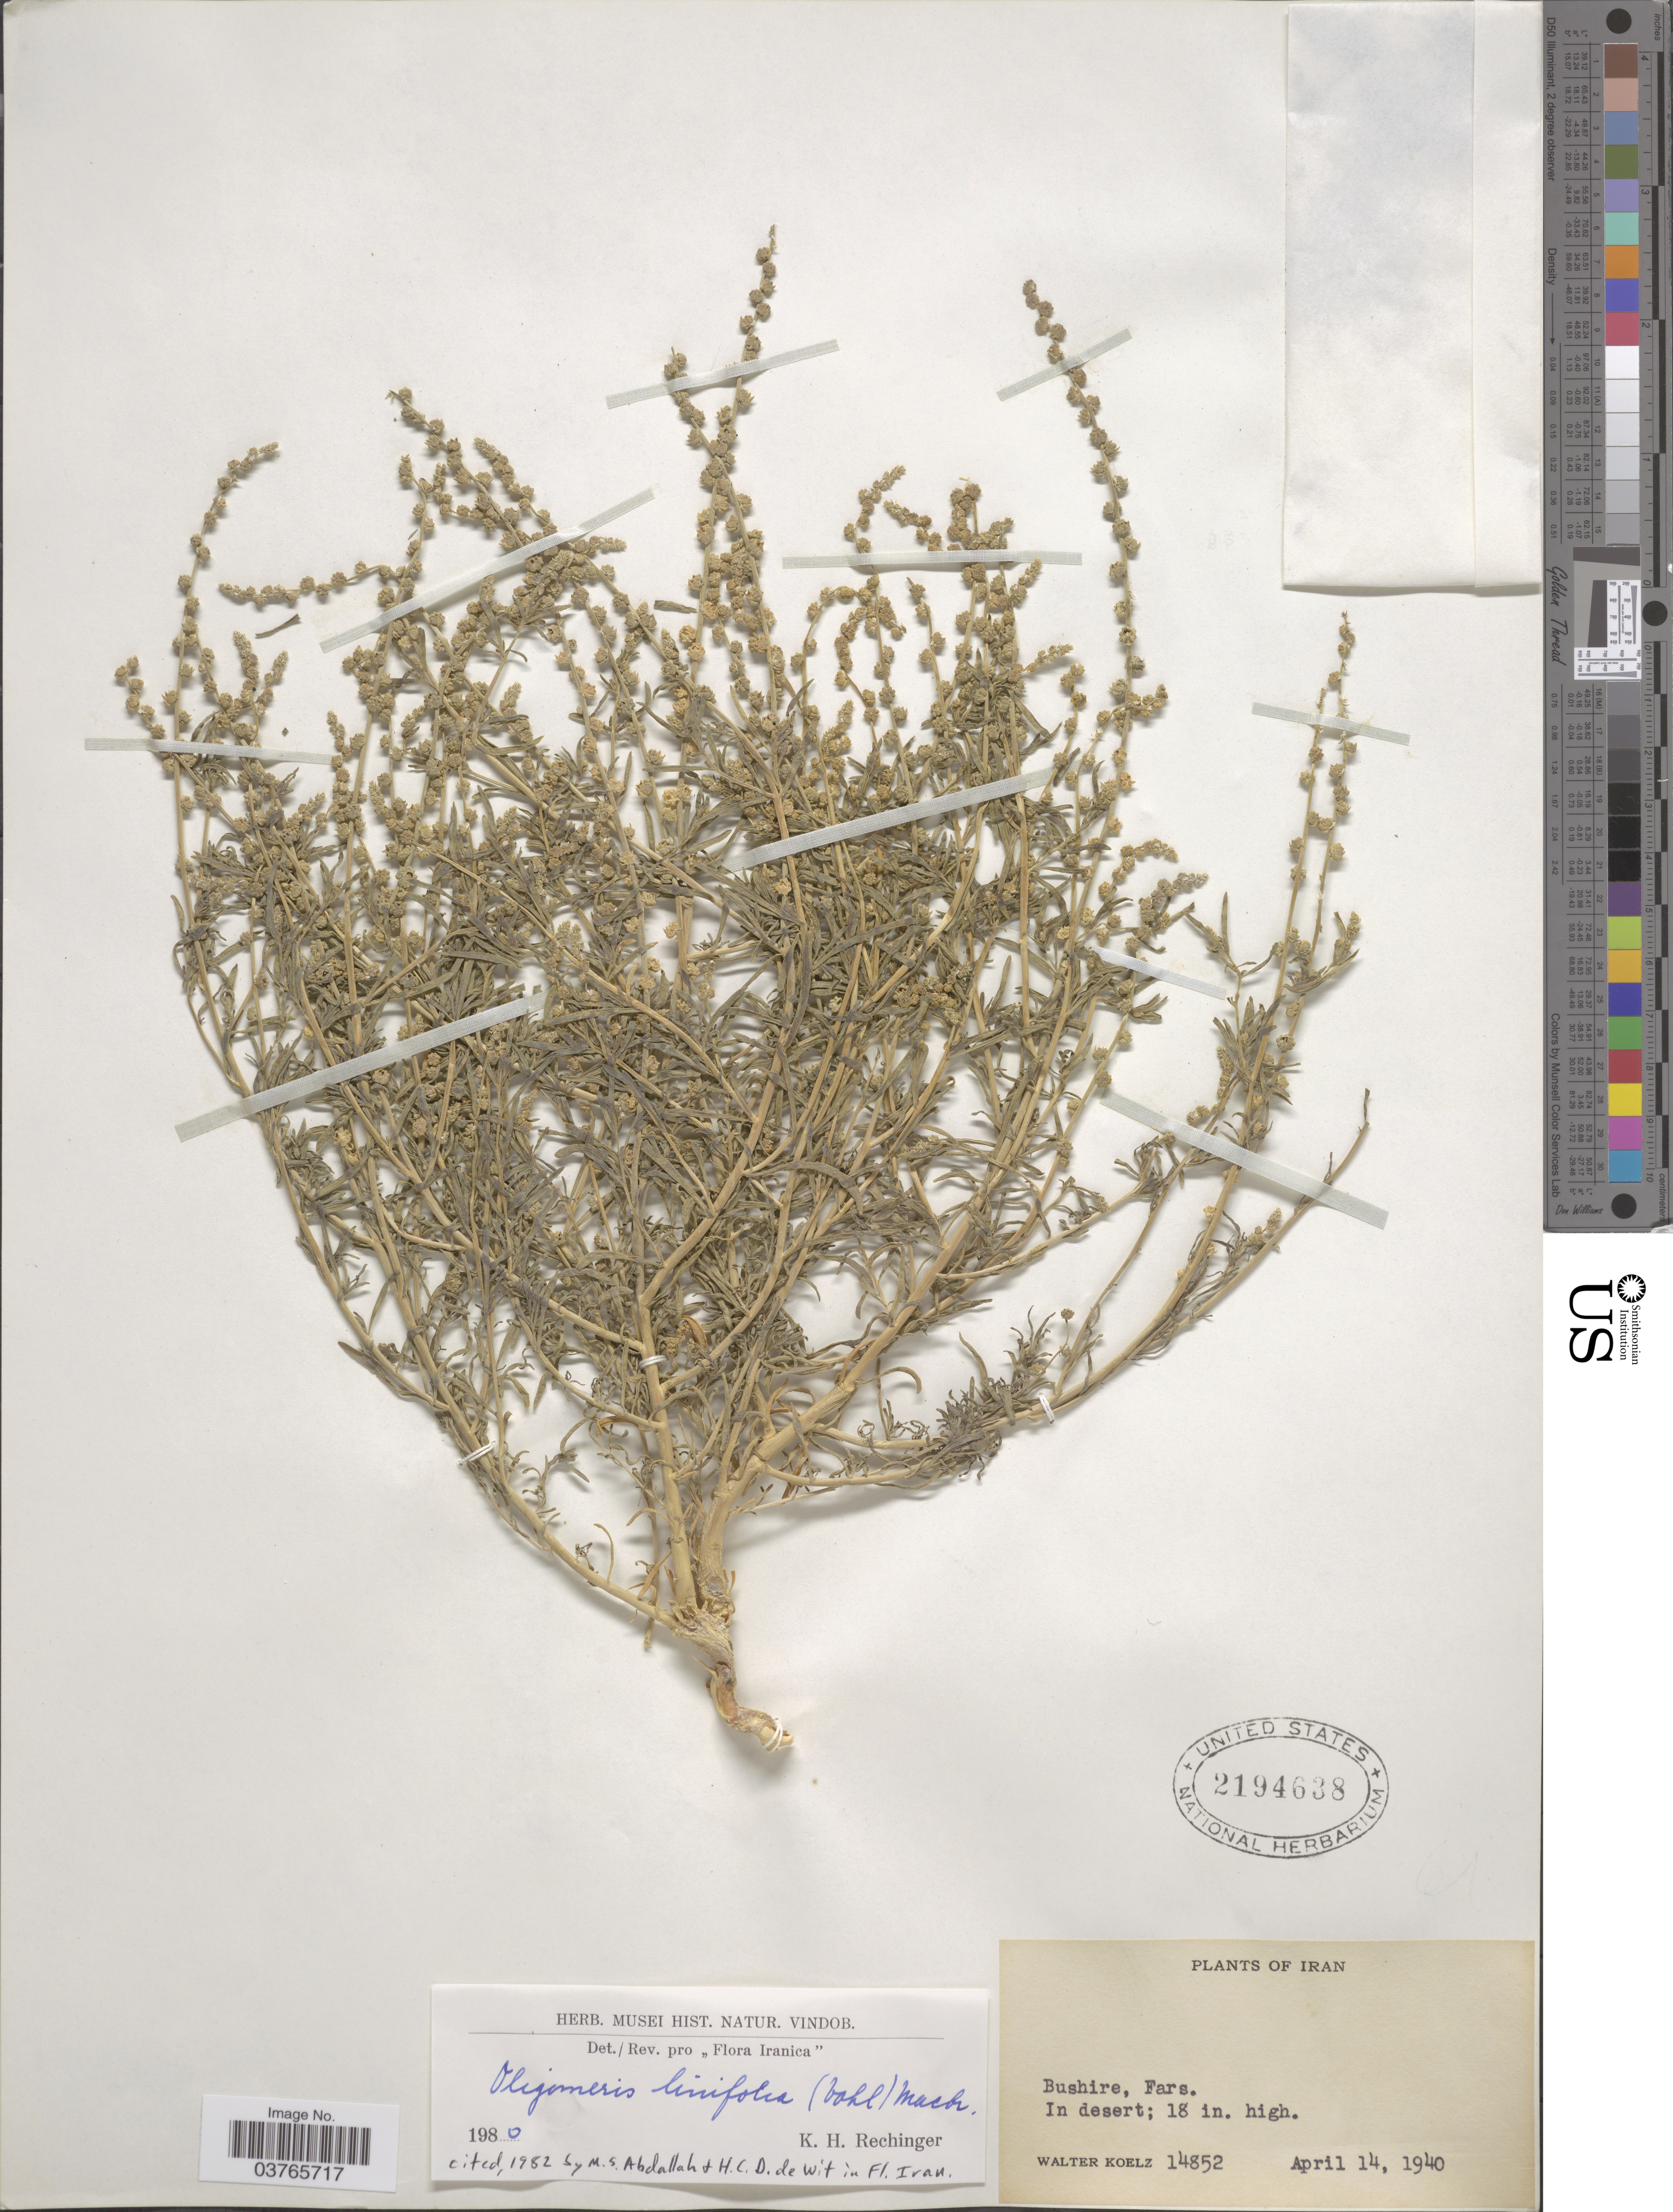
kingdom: Plantae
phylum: Tracheophyta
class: Magnoliopsida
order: Brassicales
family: Resedaceae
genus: Oligomeris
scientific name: Oligomeris linifolia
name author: (Vahl) J.F. Macbr.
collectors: W. N. Koelz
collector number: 14852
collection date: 1940-04-14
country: Iran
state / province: Fars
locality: Bushire.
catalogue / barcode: US 2194638